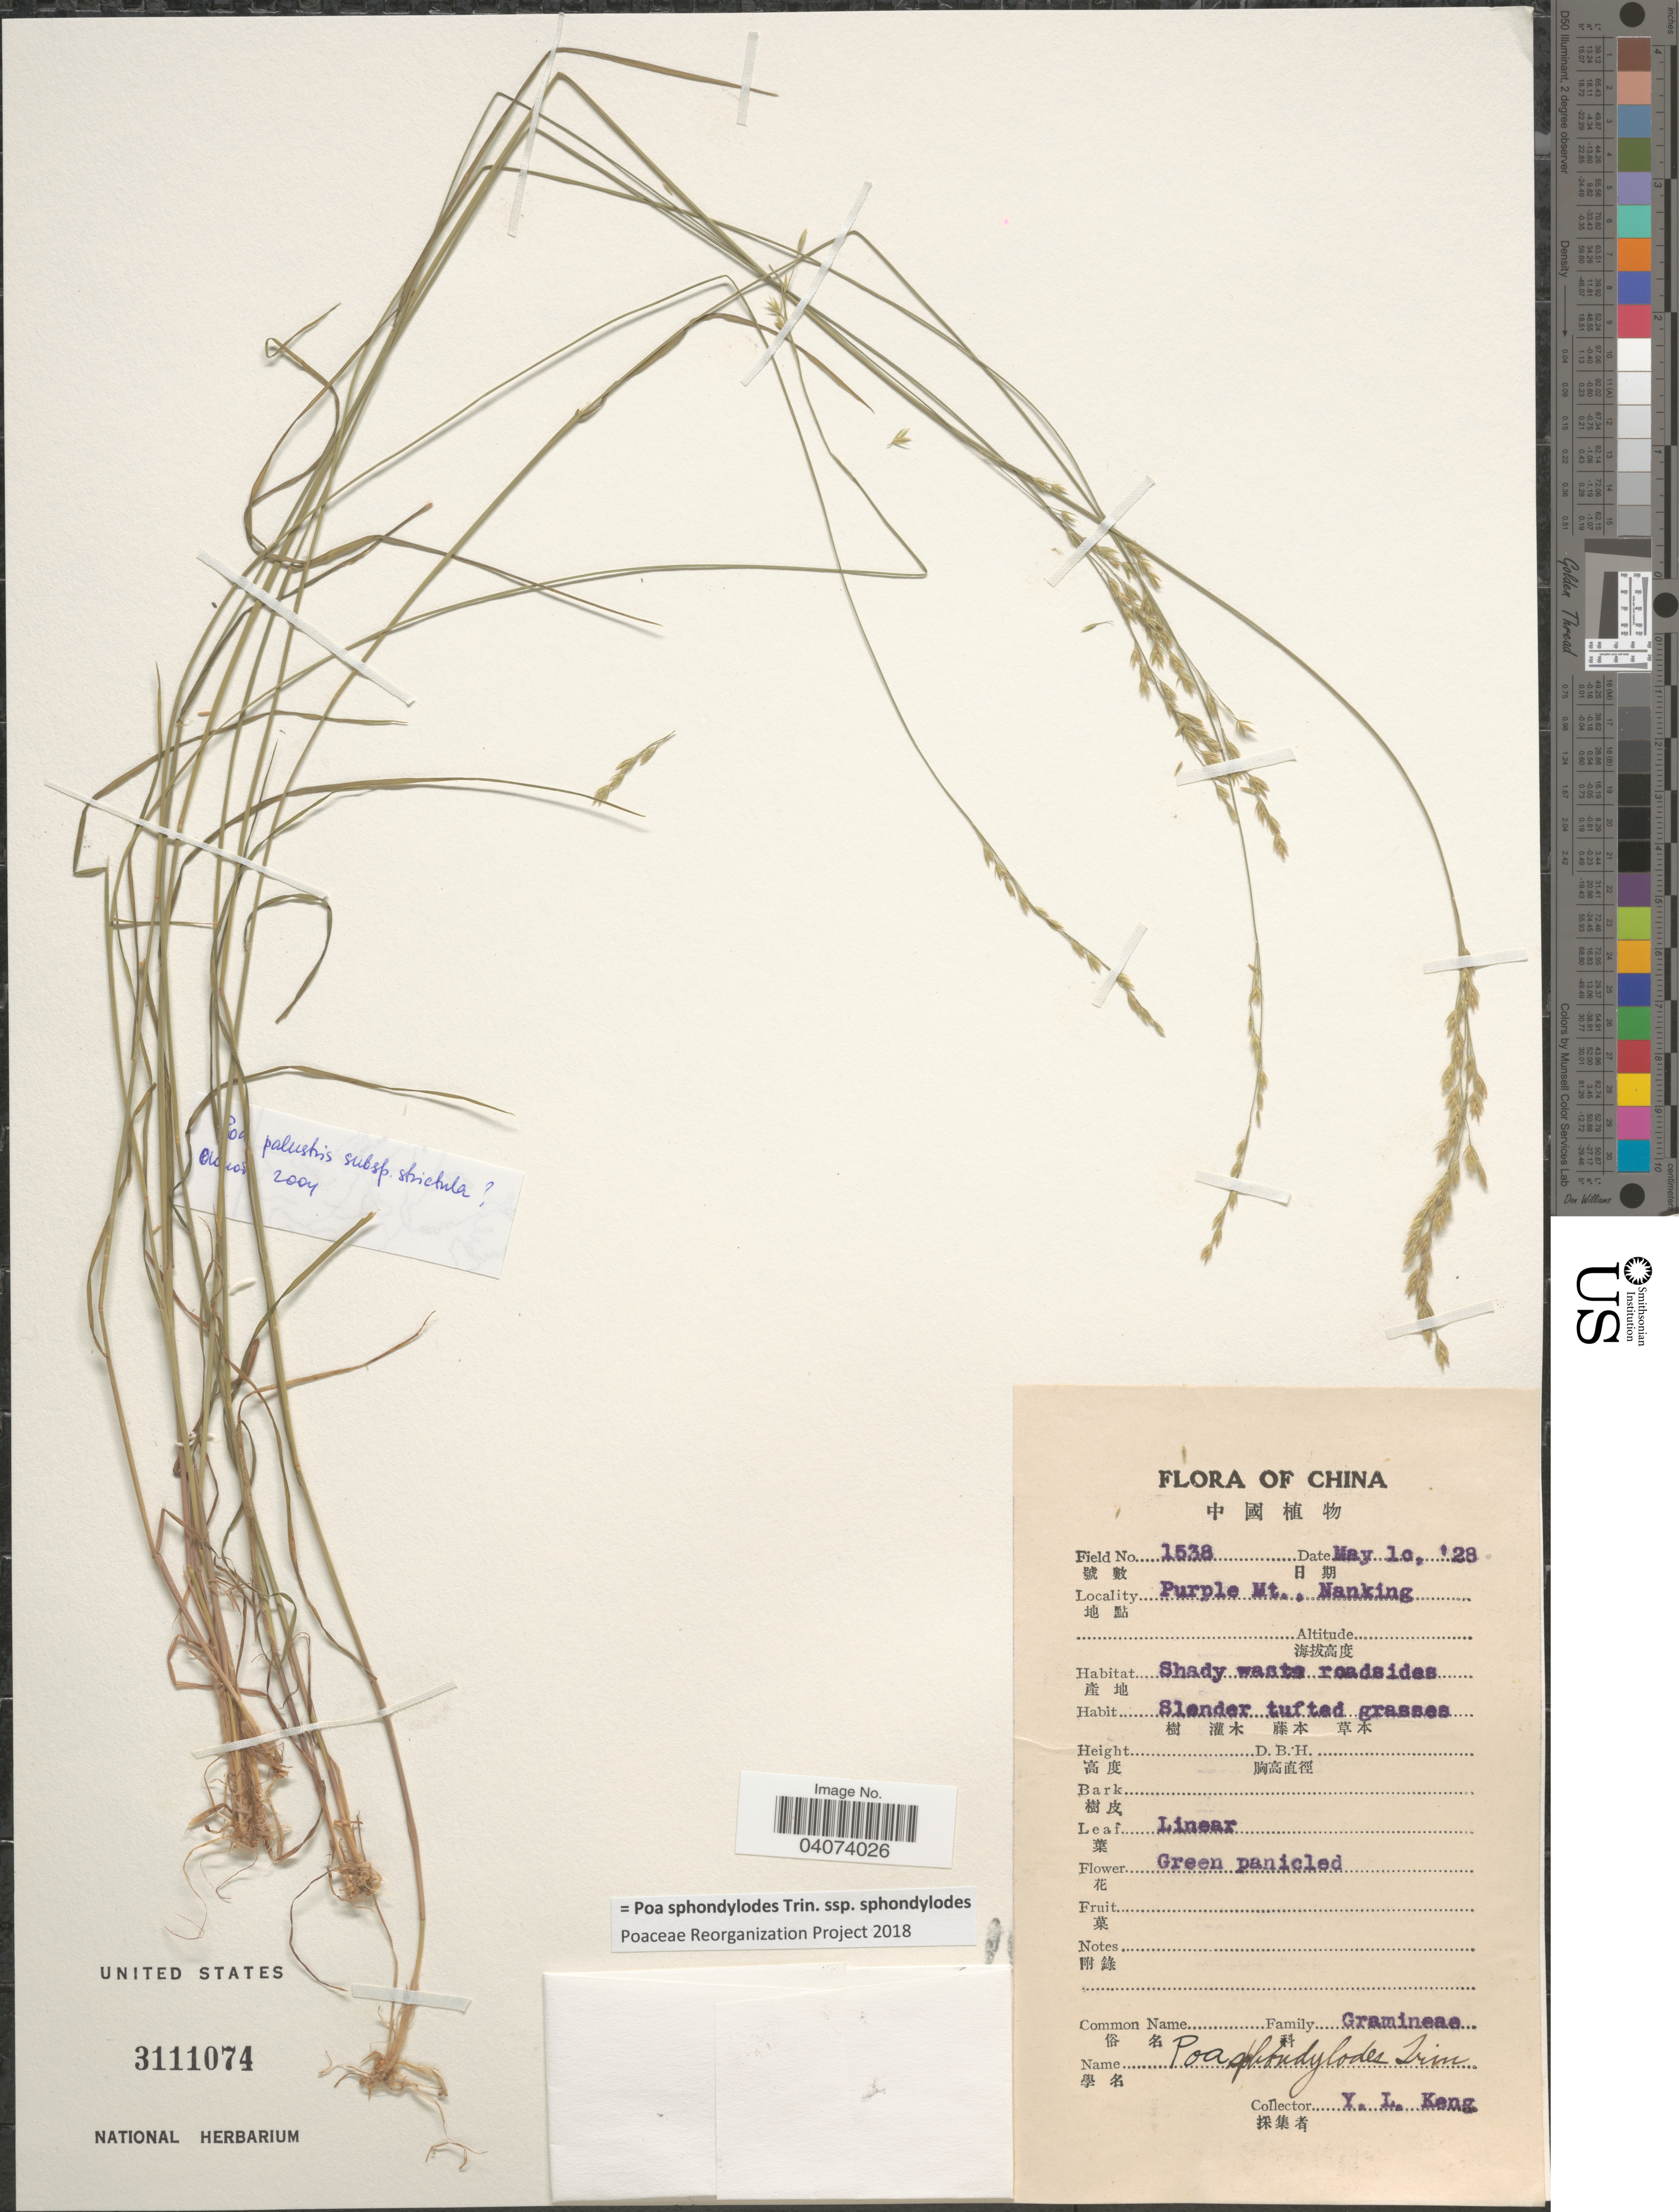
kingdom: Plantae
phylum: Tracheophyta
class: Liliopsida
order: Poales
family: Poaceae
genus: Poa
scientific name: Poa sphondylodes subsp. sphondylodes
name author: Trin.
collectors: Y. L. Keng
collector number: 1538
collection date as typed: Transcribed d/m/y: 10/5/28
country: China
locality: Purple Mt. Nanking.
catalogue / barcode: US 3111074